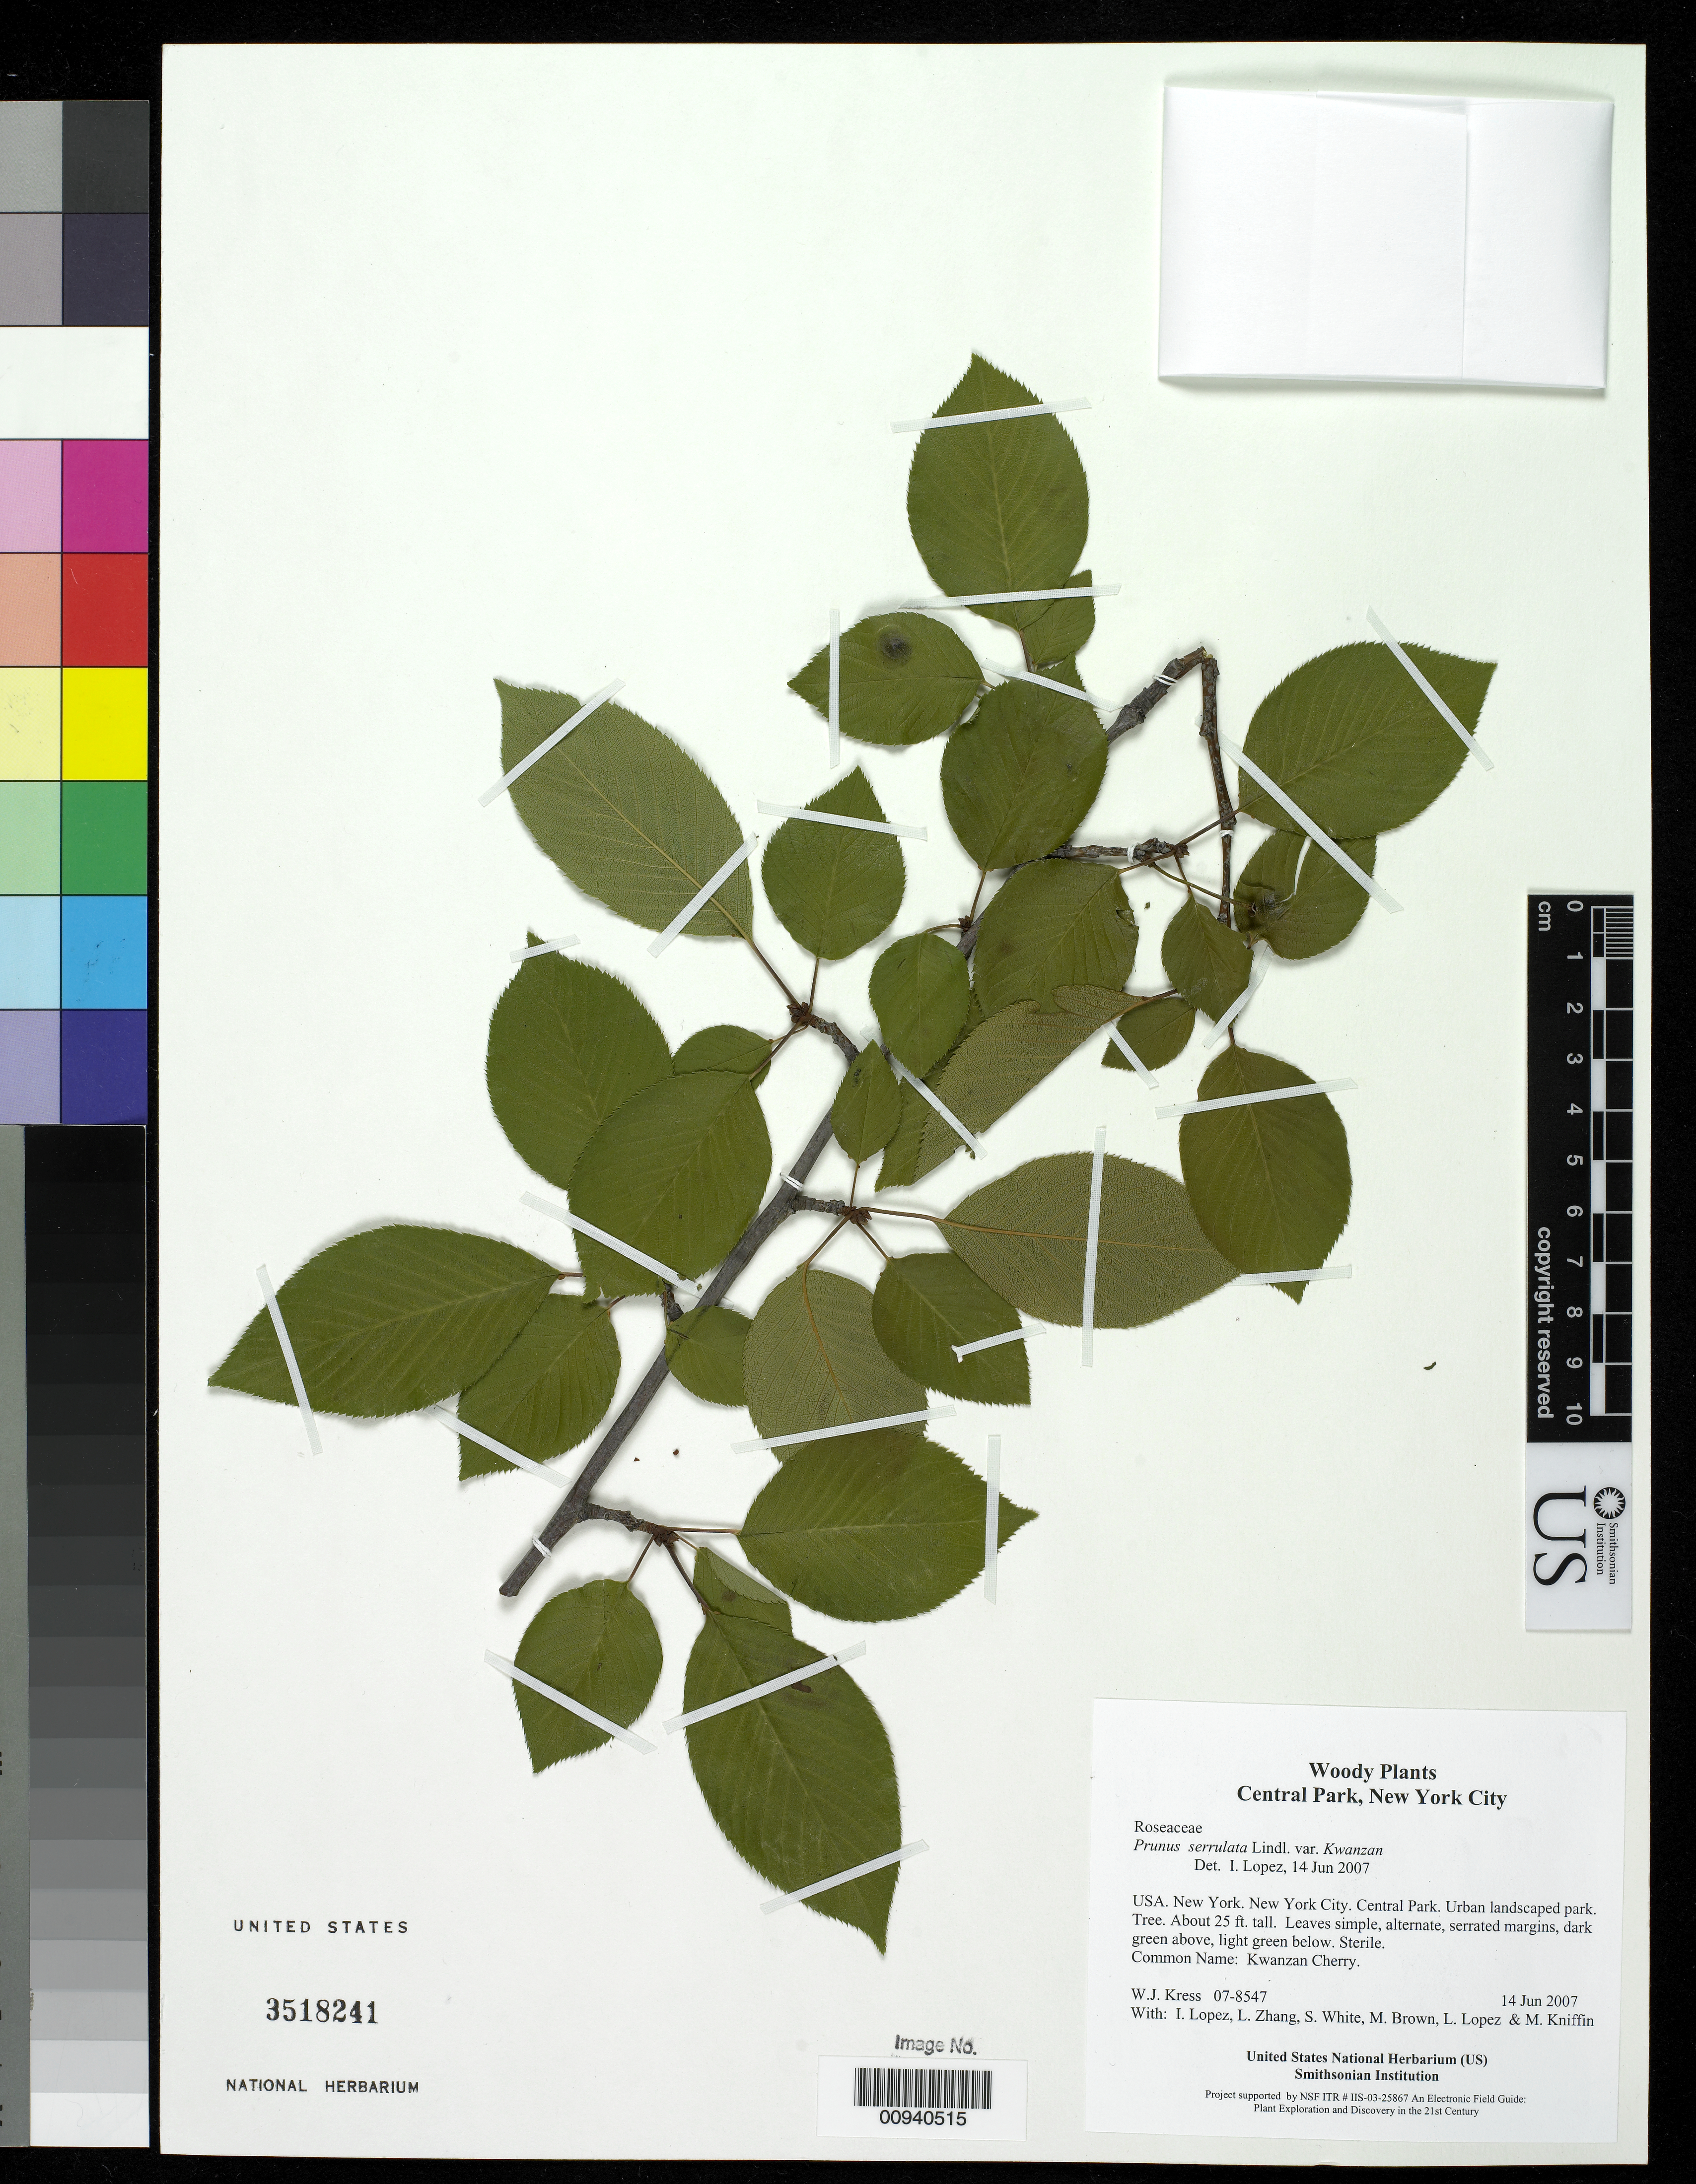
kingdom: Plantae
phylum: Tracheophyta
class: Magnoliopsida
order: Rosales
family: Rosaceae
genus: Prunus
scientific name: Prunus serrulata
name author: Lindl.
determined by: Lopez, Ida C., (BOT), Smithsonian Institution - National Museum of Natural History (UNITED STATES)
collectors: W. J. Kress, I. C. Lopez, L. B. Zhang, S. White, M. Brown, L. López & M. Kniffin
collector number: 07-8547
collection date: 2007-06-14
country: United States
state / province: New York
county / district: New York City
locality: Central Park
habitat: Urban landscaped park.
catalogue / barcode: US 3518241